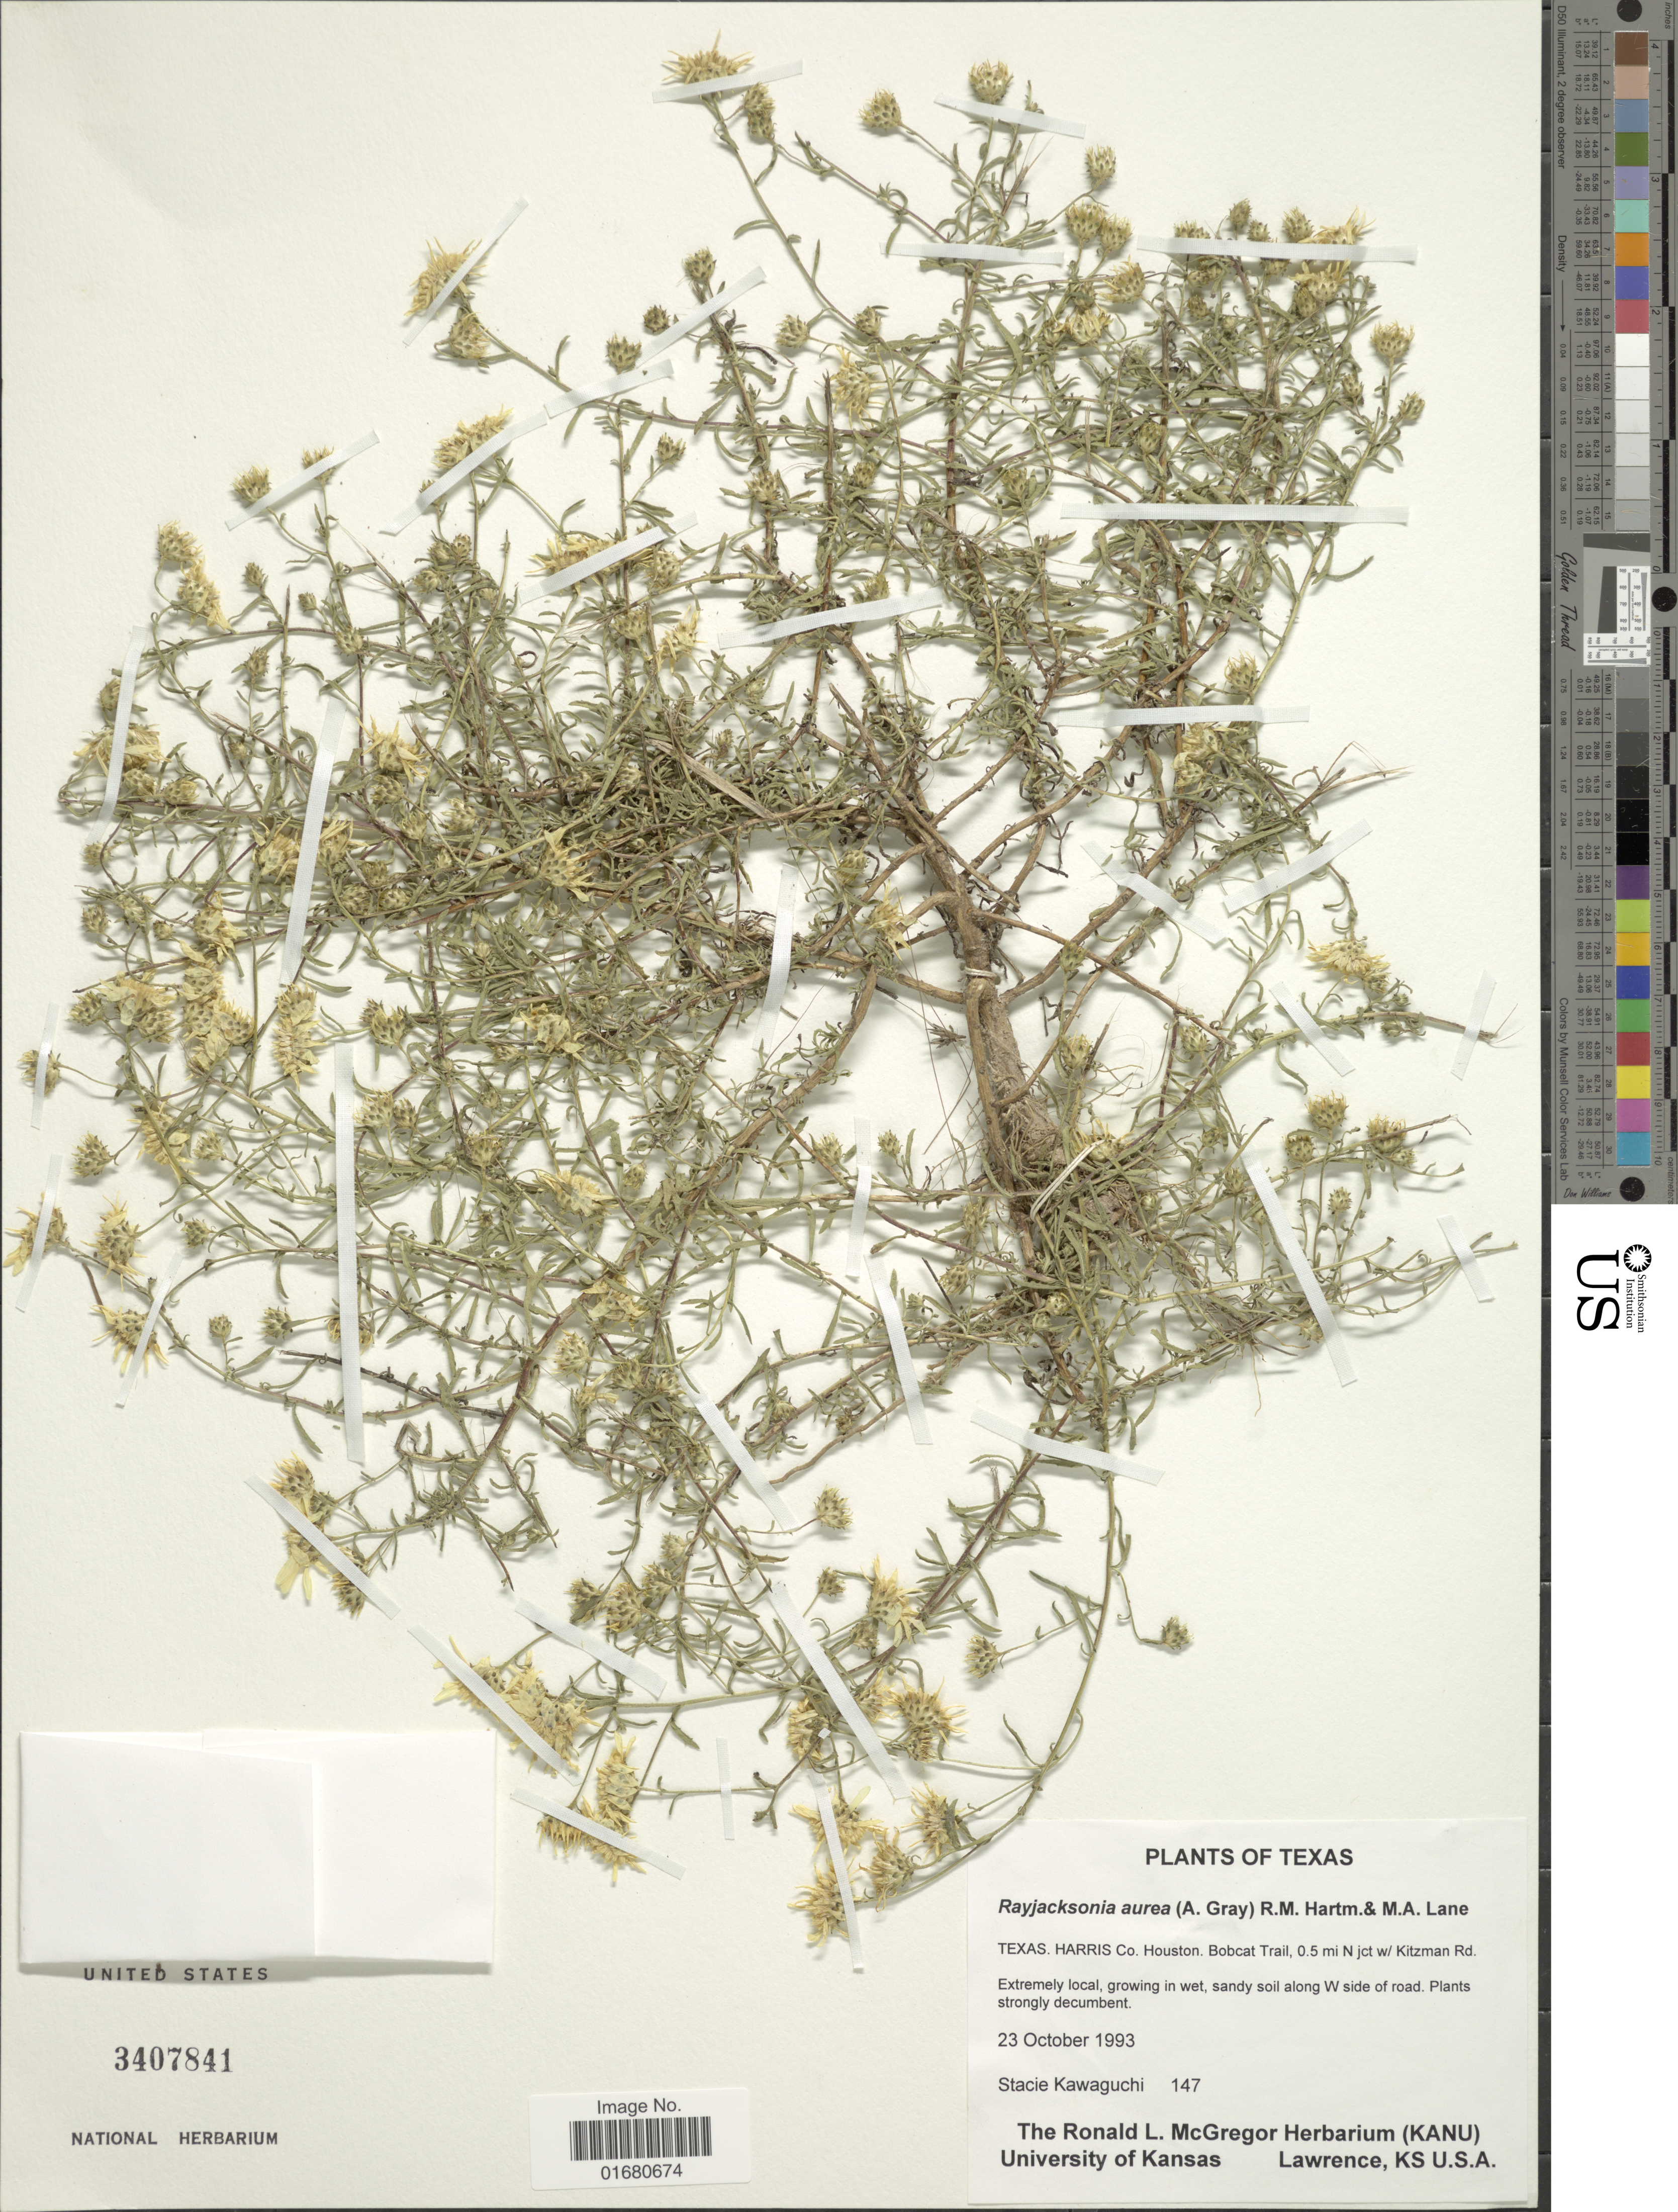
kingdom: Plantae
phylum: Tracheophyta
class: Magnoliopsida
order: Asterales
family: Asteraceae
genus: Rayjacksonia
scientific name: Rayjacksonia annua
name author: (Rydb.) R.L. Hartm. & M.A. Lane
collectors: S. Kawaguchi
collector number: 147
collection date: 1993-10-23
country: United States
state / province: Texas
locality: Harris. Co., Houston, Bobcat Trail, 0.5 mi N jct w/ Kitzman Rd.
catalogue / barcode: US 3407841